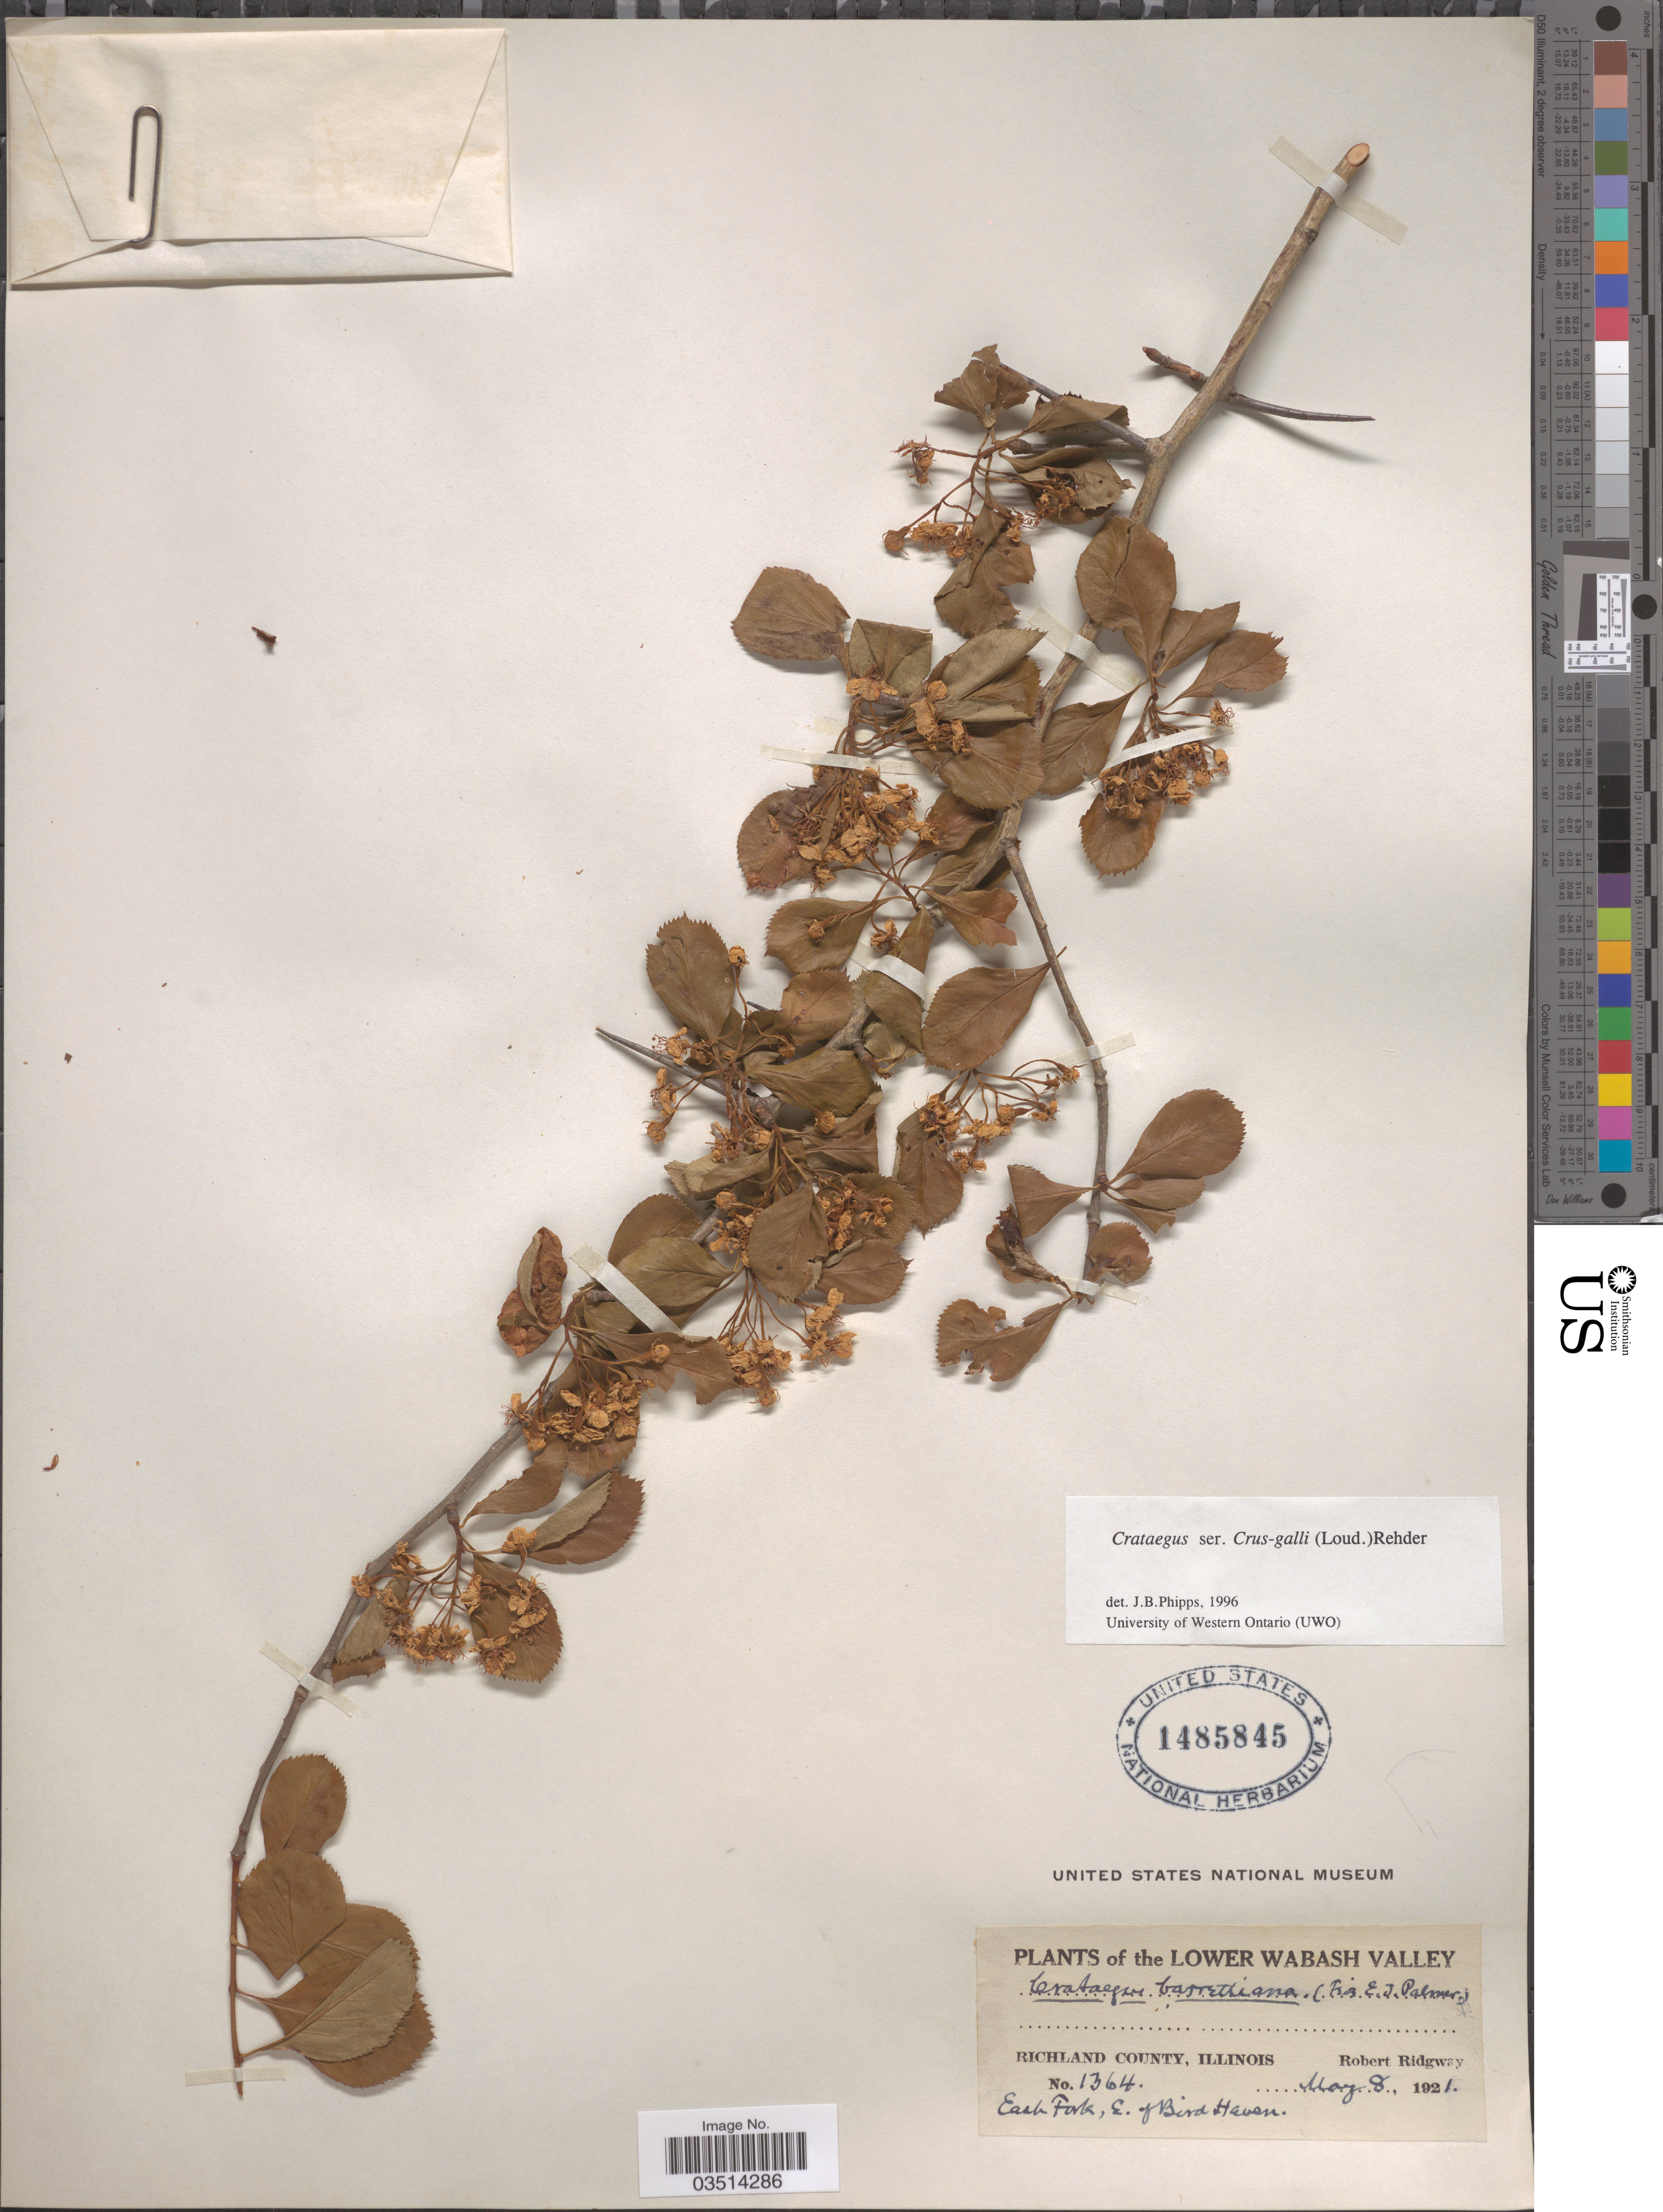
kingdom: Plantae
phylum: Tracheophyta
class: Magnoliopsida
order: Rosales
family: Rosaceae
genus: Crataegus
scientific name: Crataegus crus-galli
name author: L.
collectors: R. Ridgway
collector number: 1364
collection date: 1921-05-08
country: United States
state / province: Illinois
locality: Lower Wabash Valley. Richland County. East Fork, E. of Bird Haven.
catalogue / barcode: US 1485845